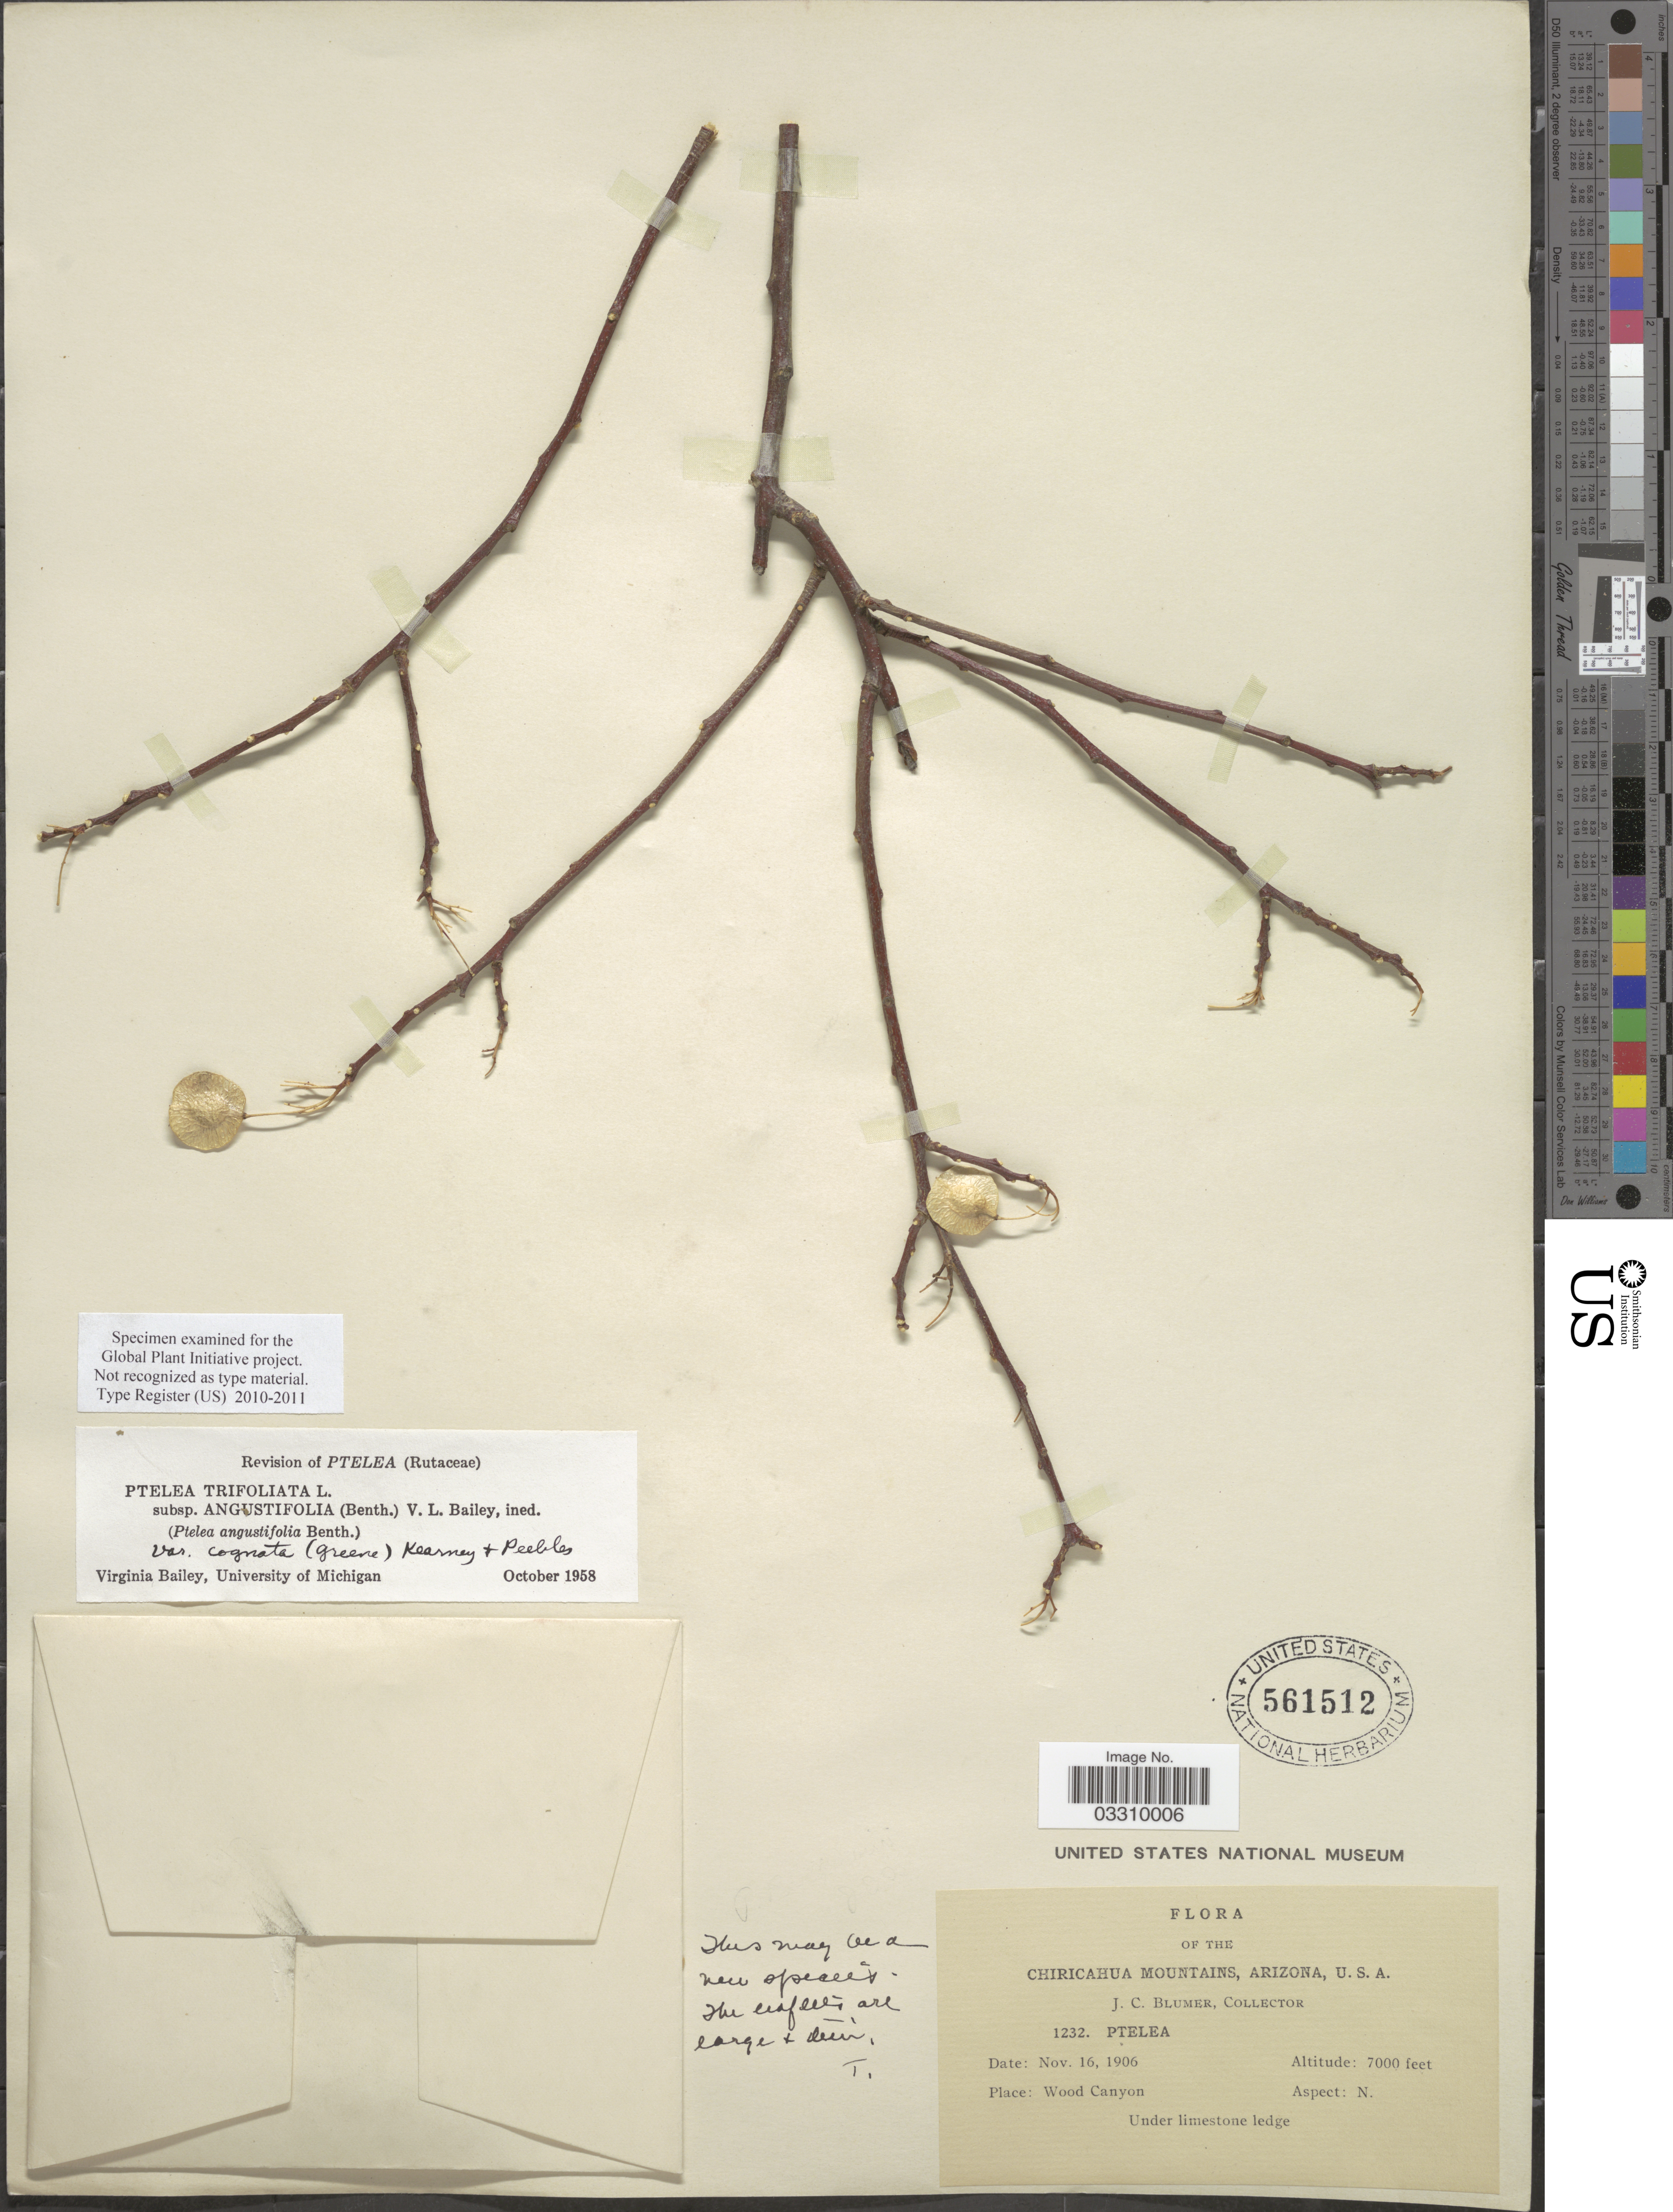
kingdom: Plantae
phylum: Tracheophyta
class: Magnoliopsida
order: Sapindales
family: Rutaceae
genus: Ptelea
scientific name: Ptelea trifoliata var. angustifolia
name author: (Benth.) M.E. Jones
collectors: J. C. Blumer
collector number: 1232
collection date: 1906-11-16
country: United States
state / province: Arizona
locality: Chiricahua Mountains. Wood Canyon.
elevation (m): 2134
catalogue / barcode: US 561512